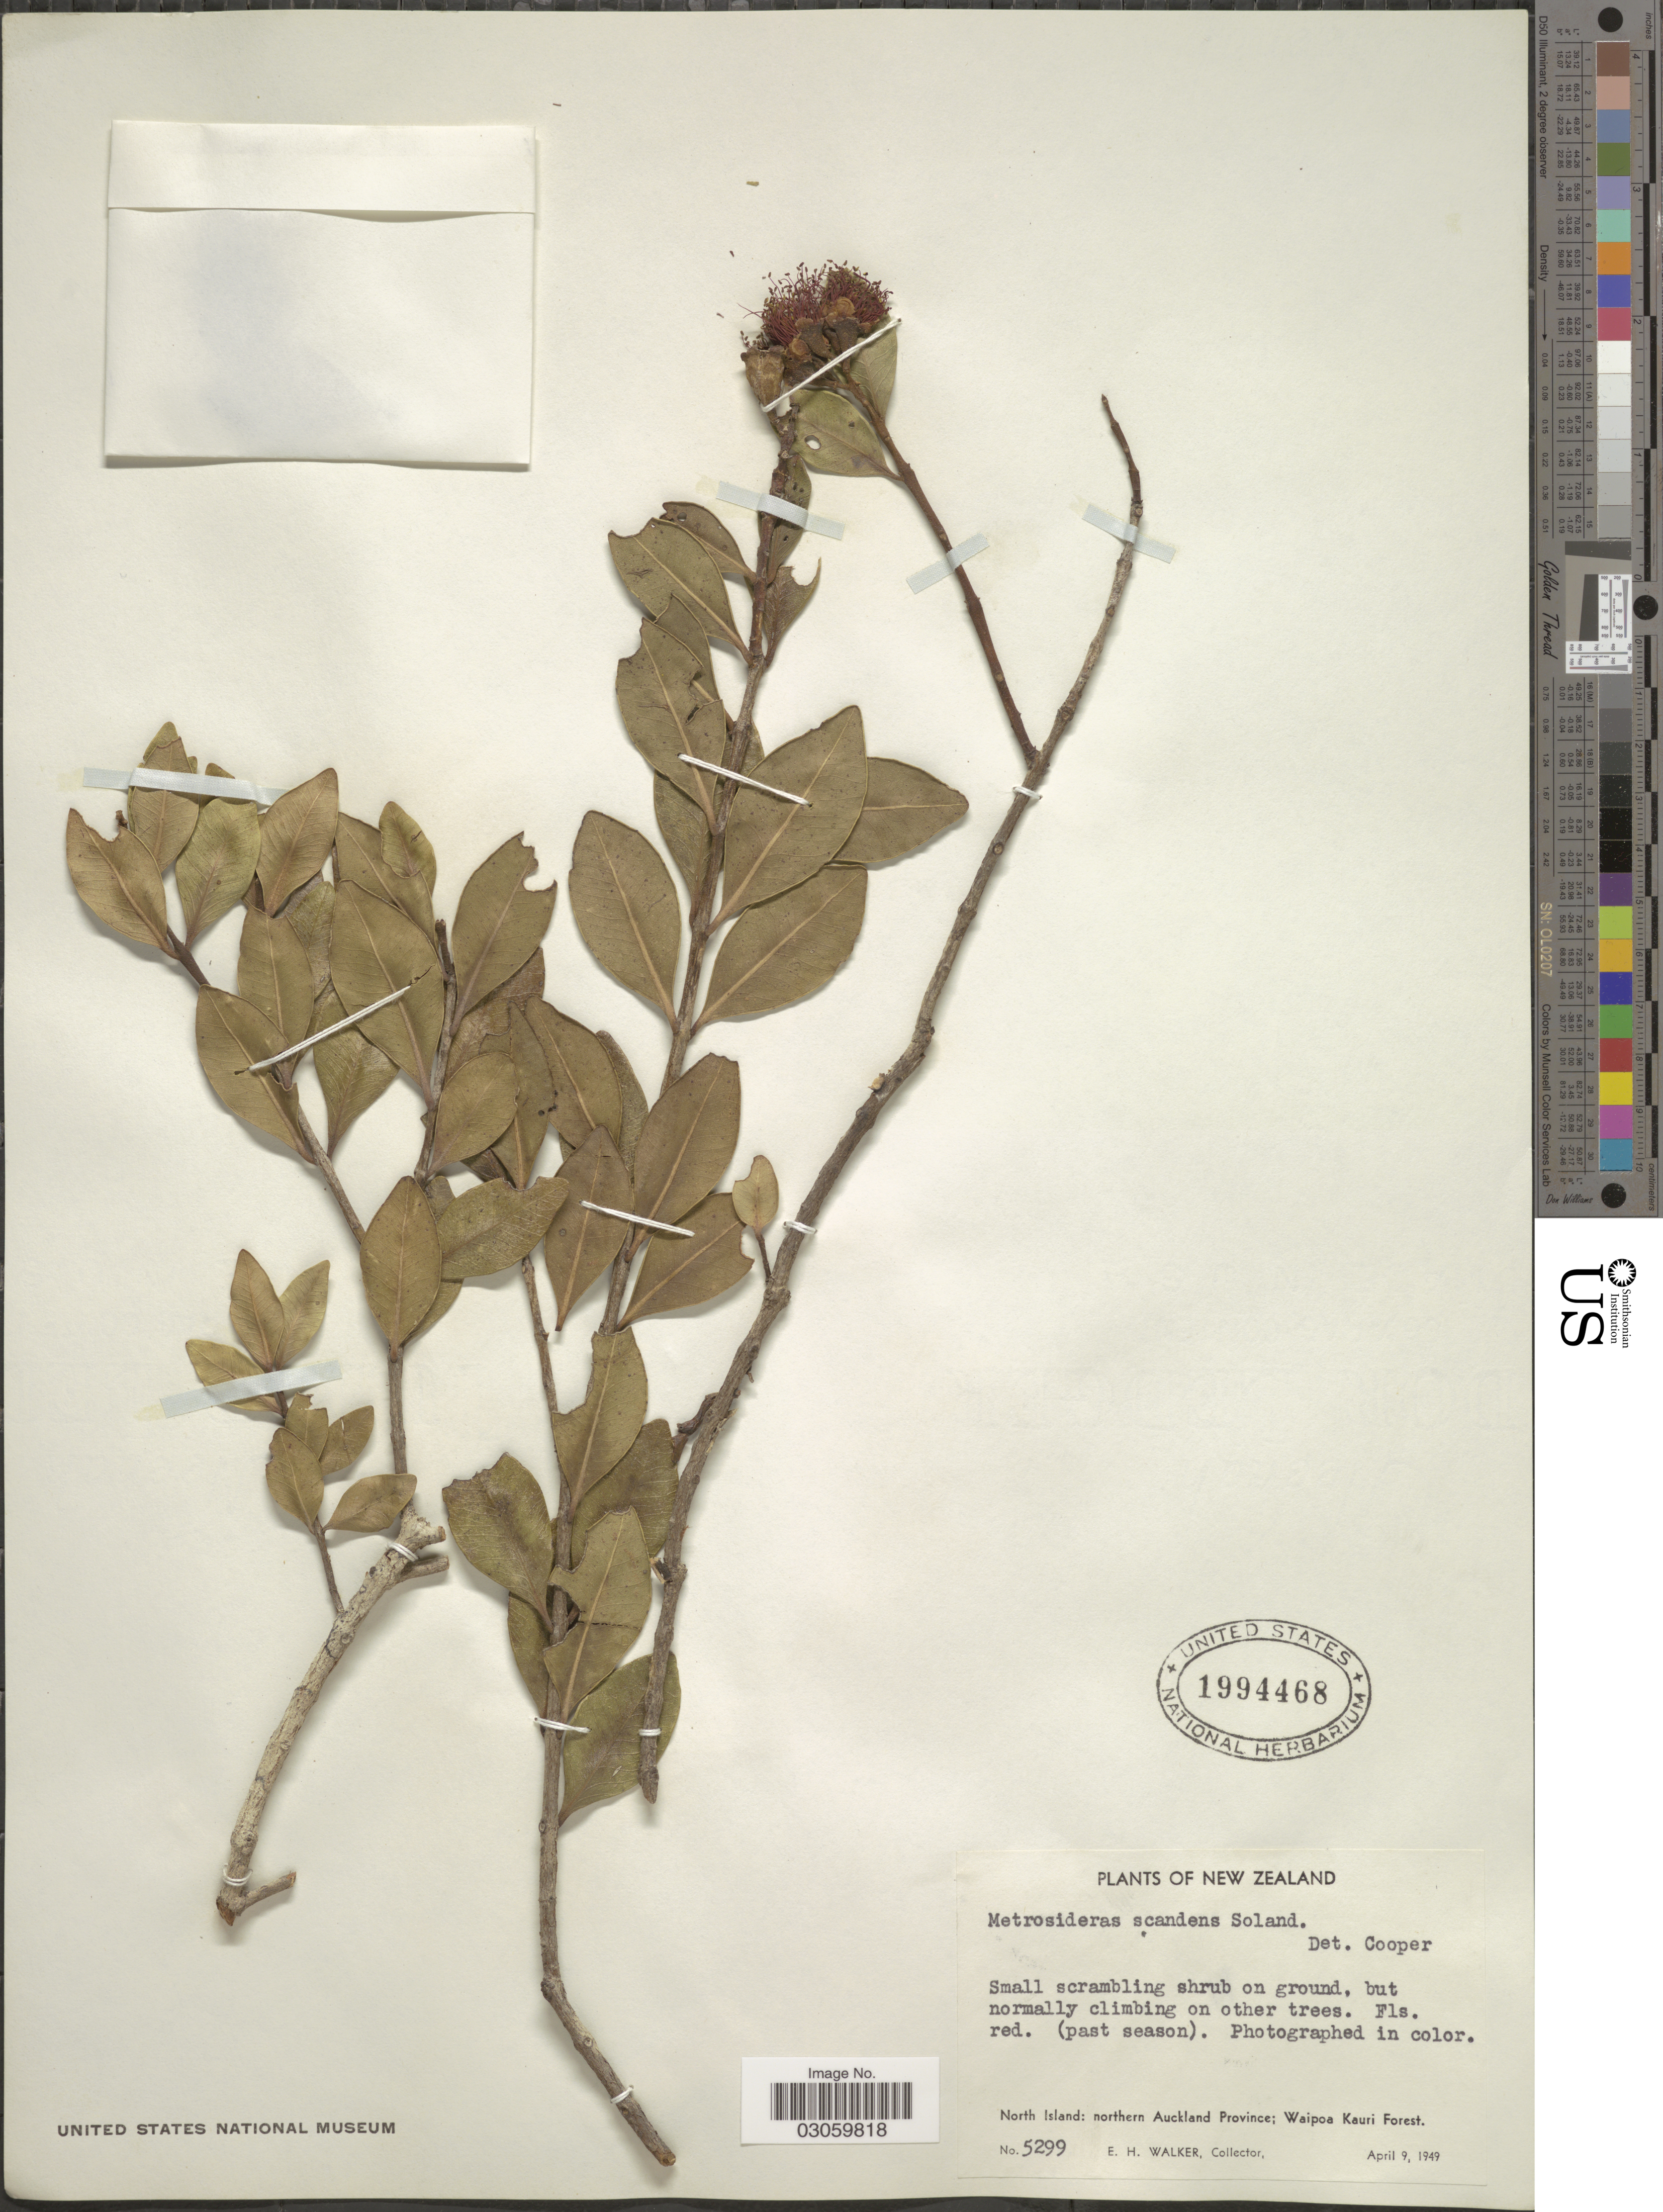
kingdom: Plantae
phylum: Tracheophyta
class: Magnoliopsida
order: Myrtales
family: Myrtaceae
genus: Metrosideros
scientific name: Metrosideros scandens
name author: Banks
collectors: E. H. Walker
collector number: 5299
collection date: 1949-04-09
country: New Zealand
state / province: Auckland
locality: North Island: northern Auckland Province; Waipoa Kauri Forest.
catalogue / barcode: US 1994468